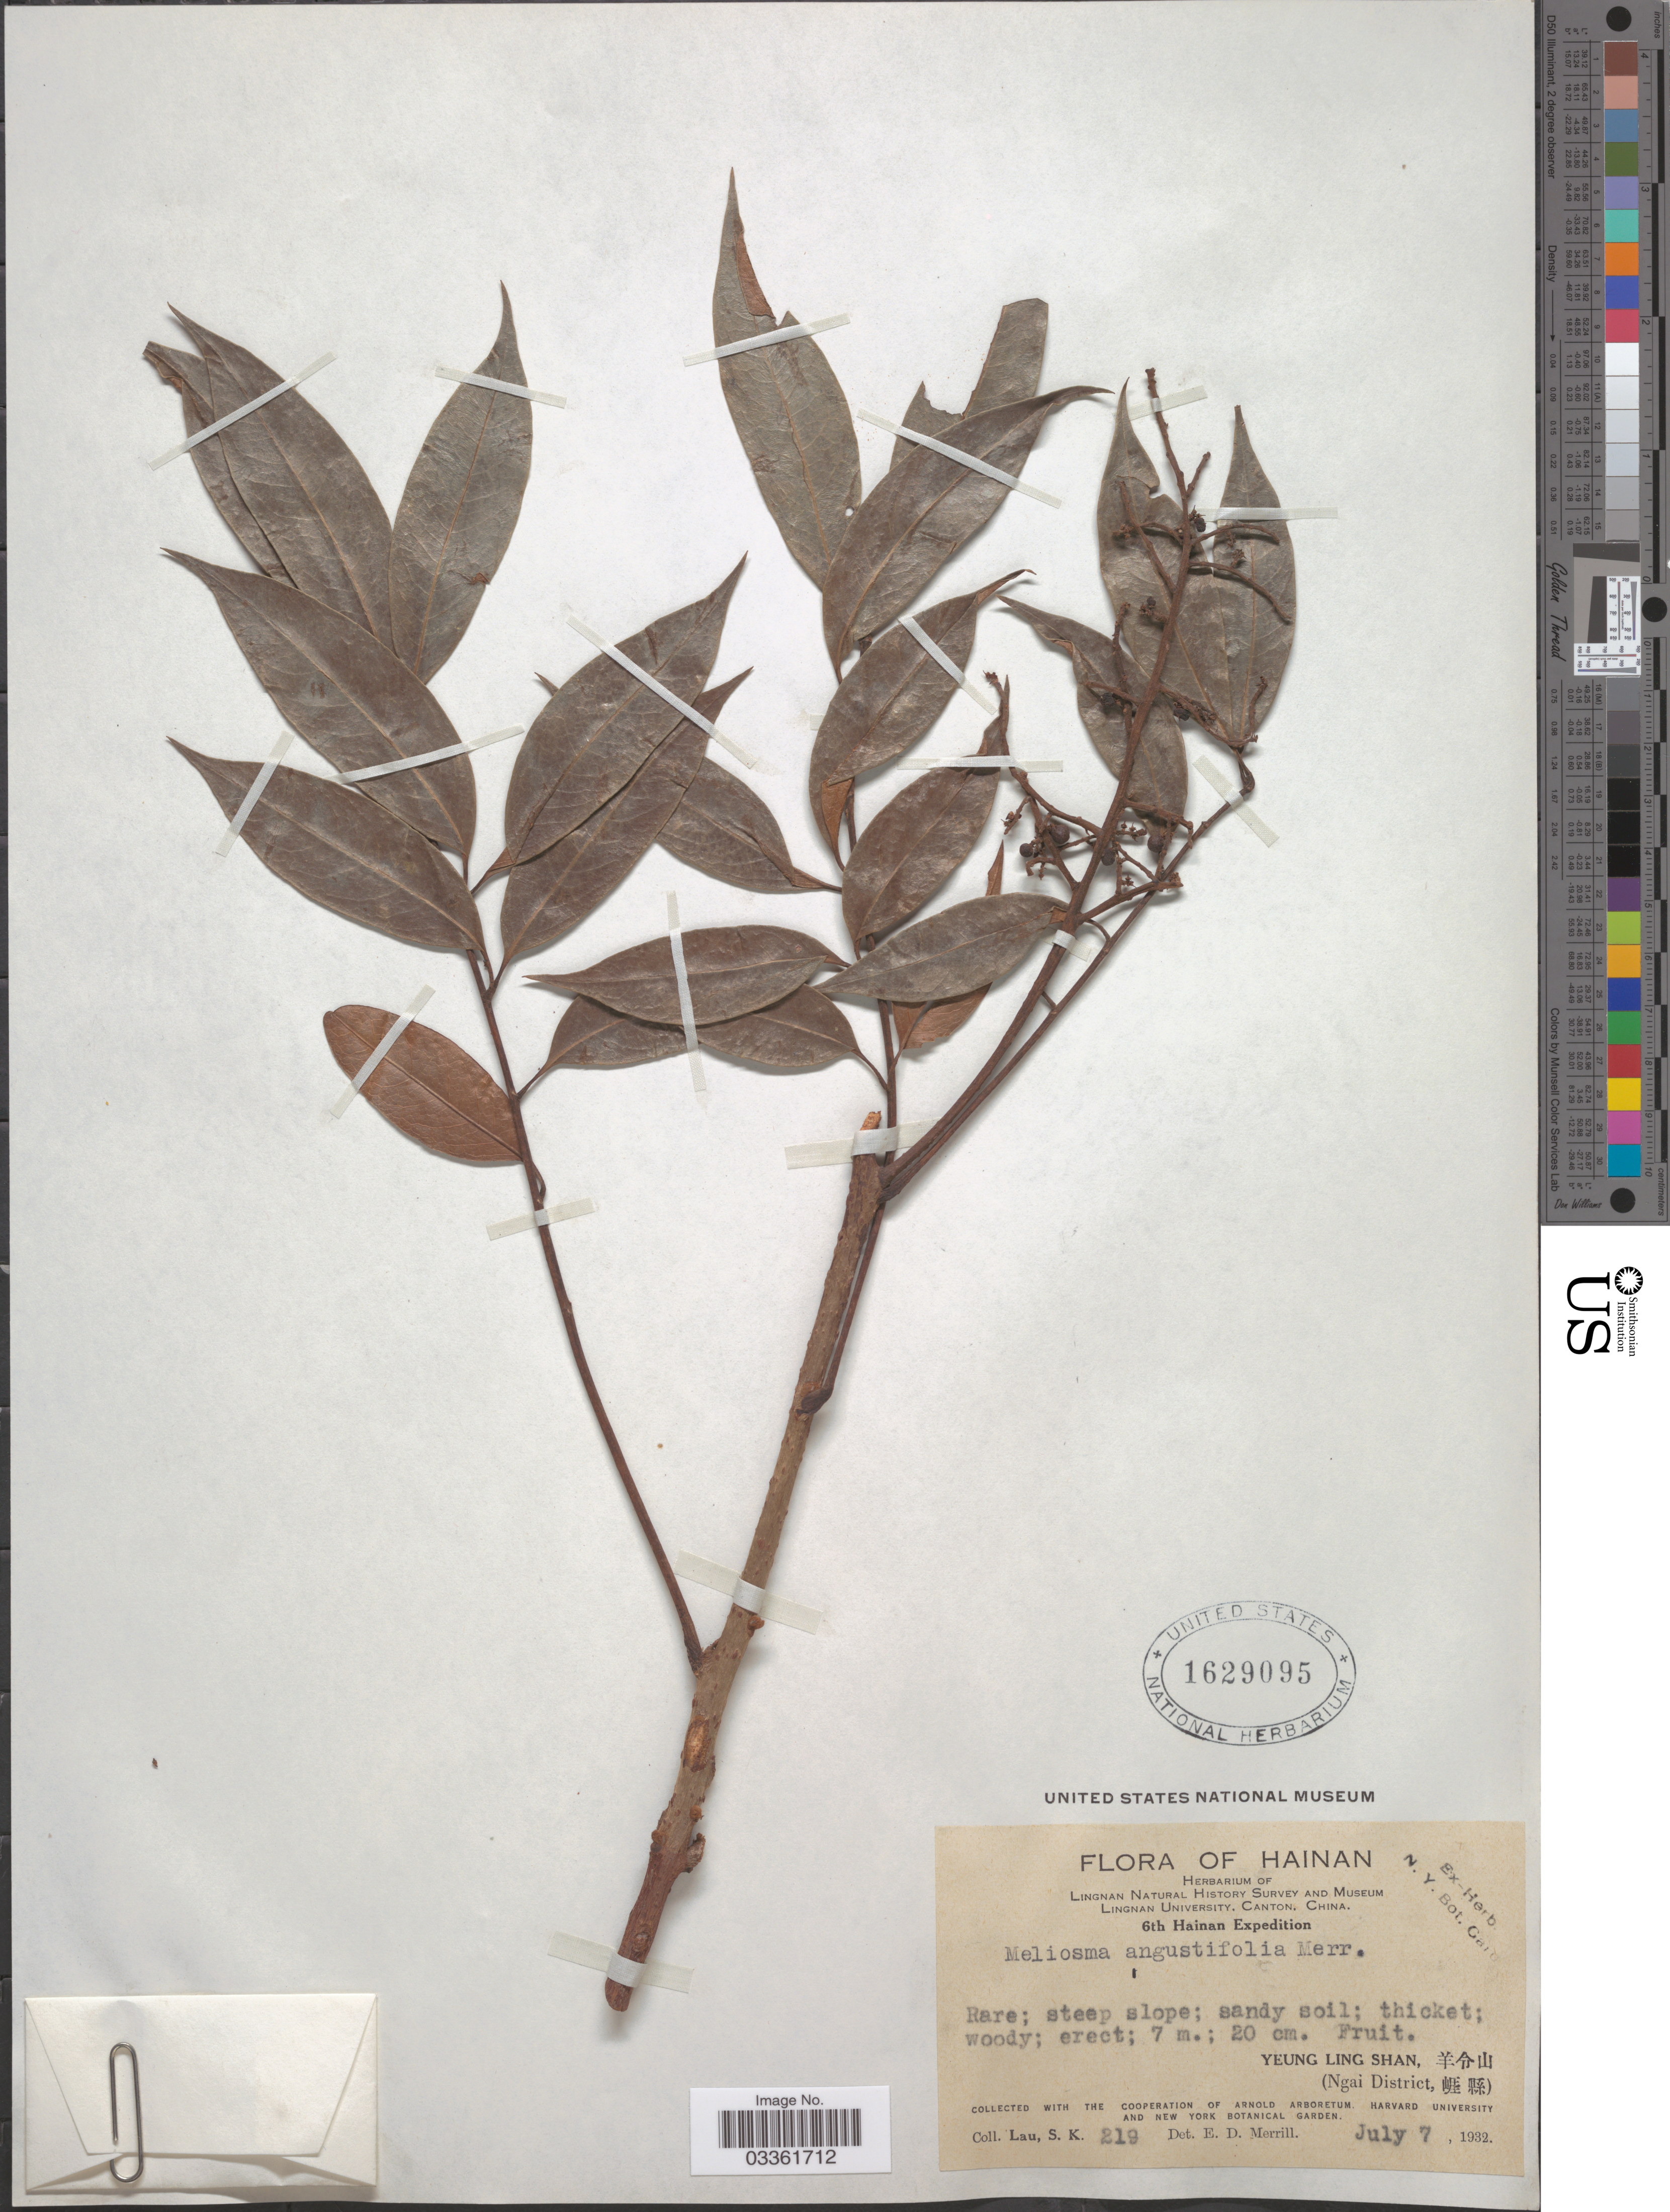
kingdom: Plantae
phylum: Tracheophyta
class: Magnoliopsida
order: Proteales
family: Sabiaceae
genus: Meliosma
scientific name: Meliosma angustifolia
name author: Merr.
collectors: S. K. Lau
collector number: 219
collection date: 1932-07-07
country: China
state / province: Hainan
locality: Yeung Ling Shan. (Ngai District).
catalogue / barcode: US 1629095